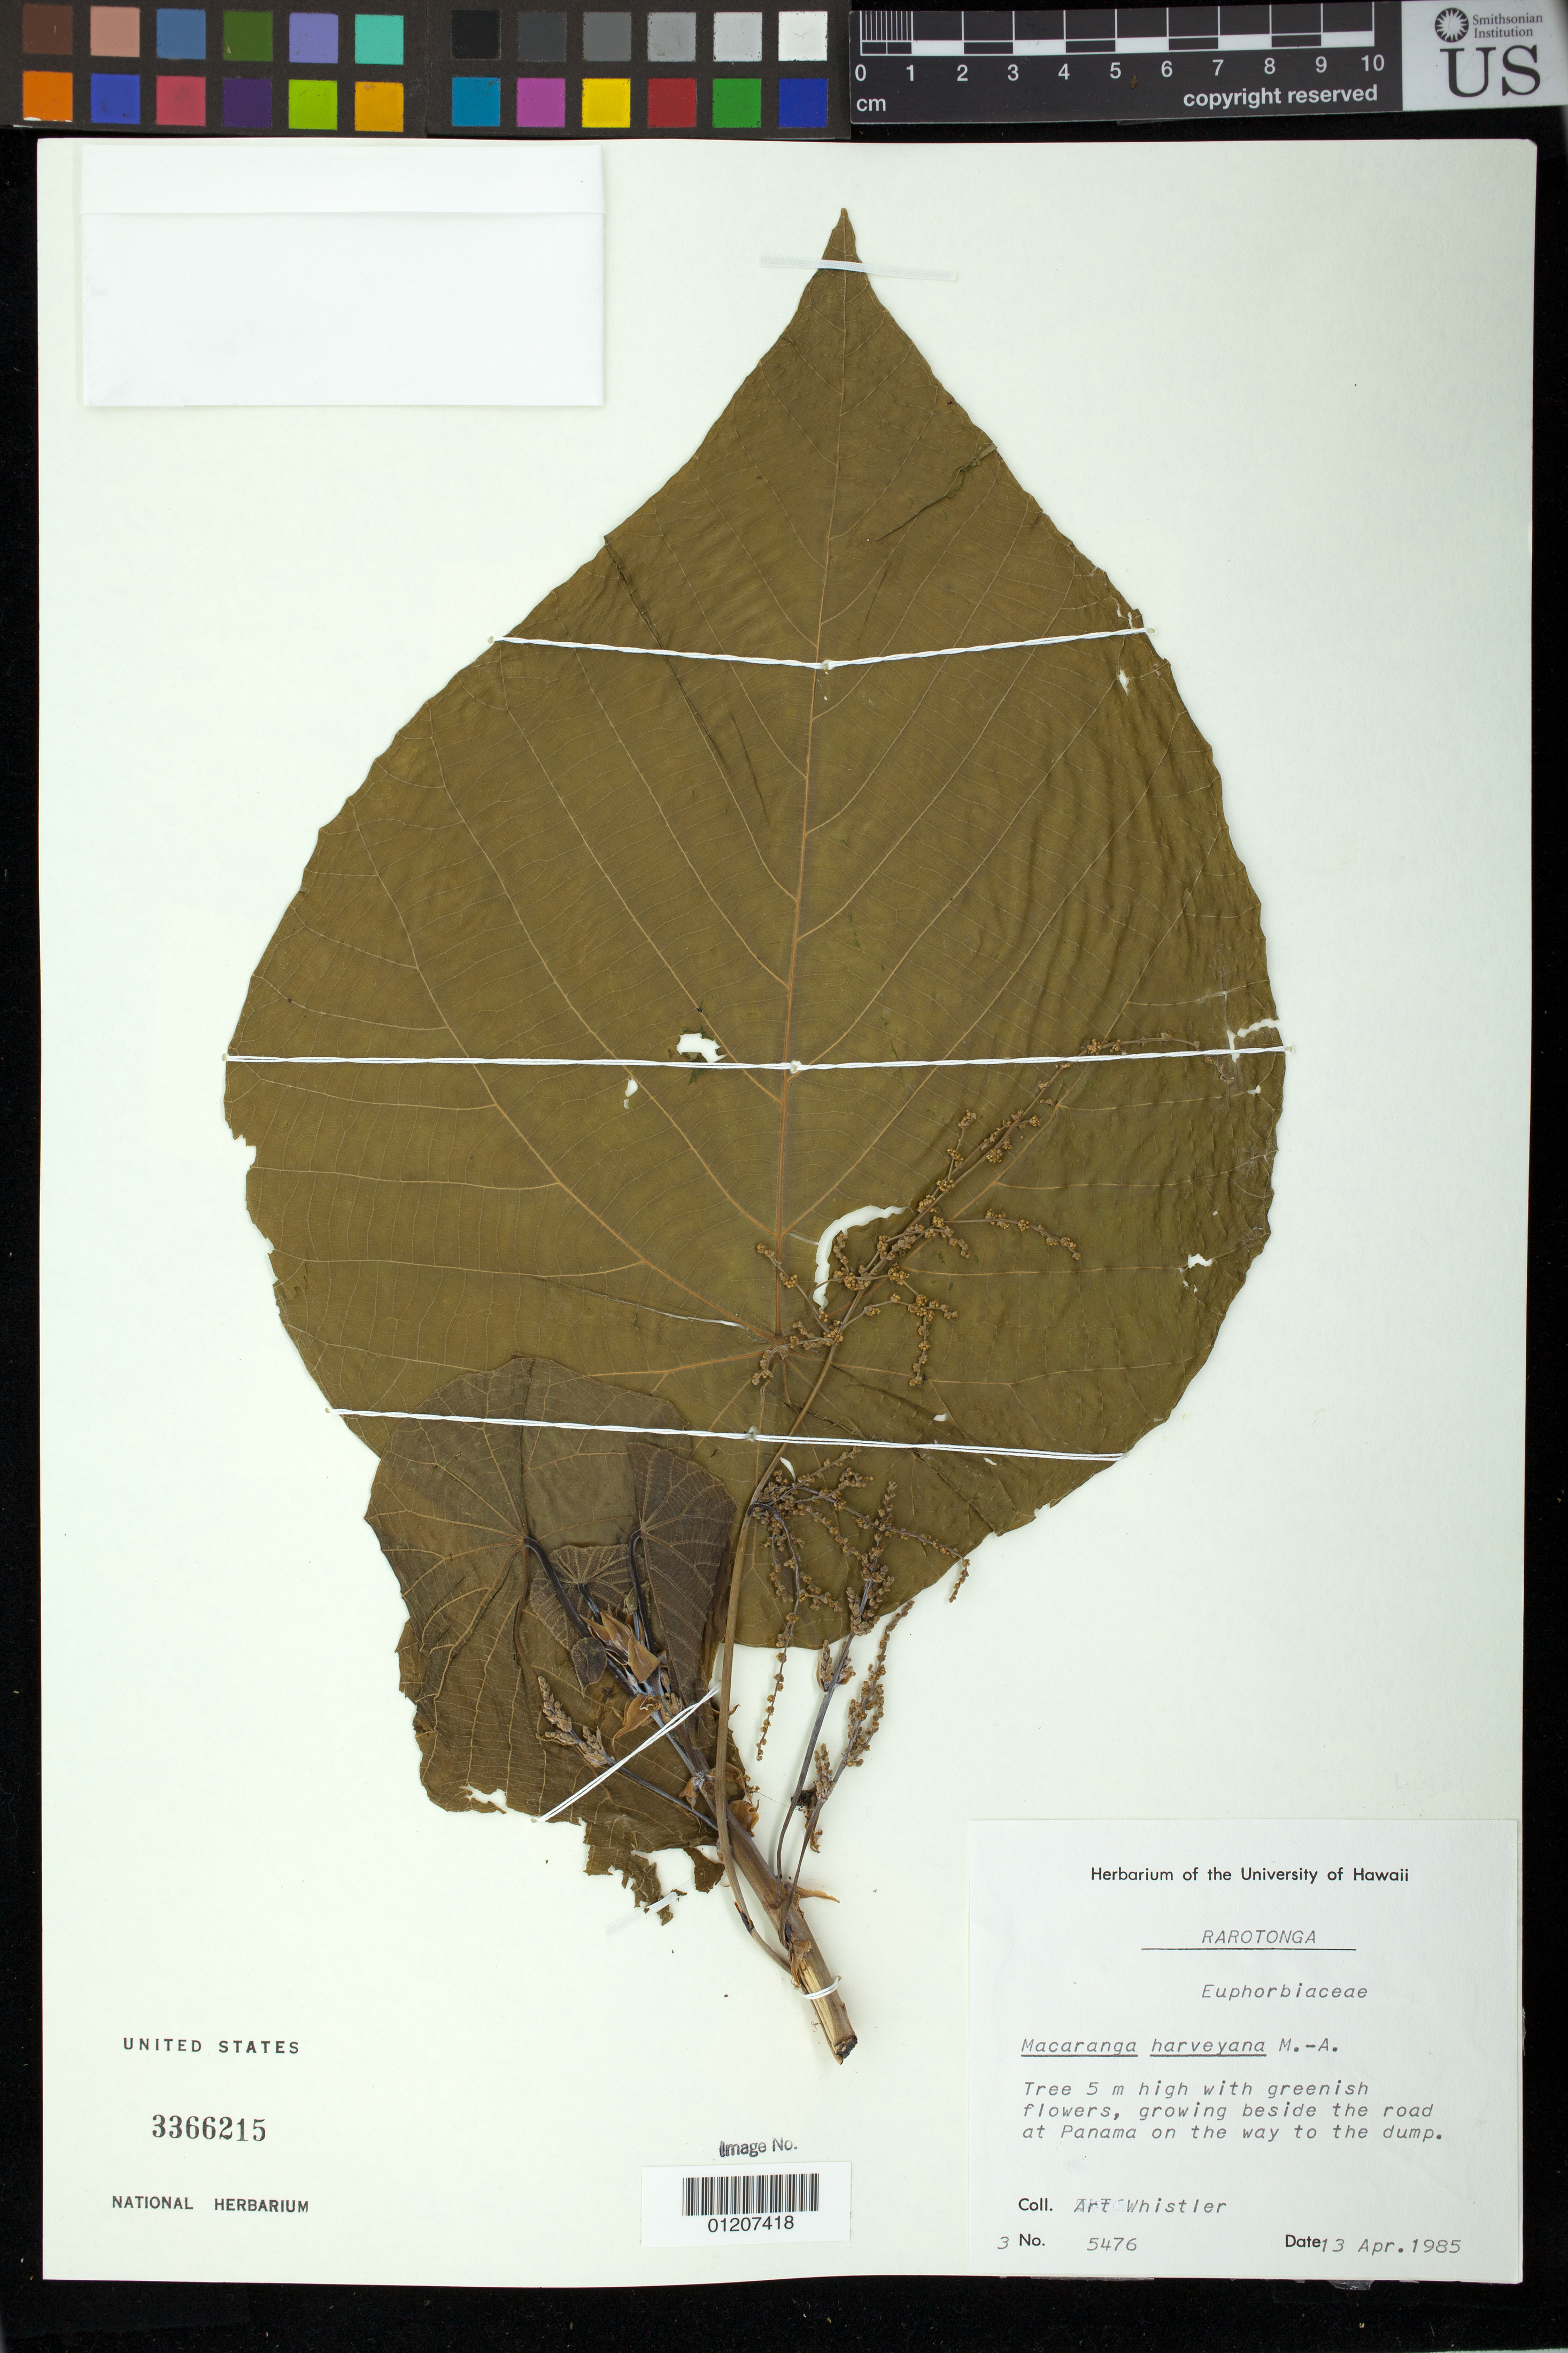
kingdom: Plantae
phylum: Tracheophyta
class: Magnoliopsida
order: Malpighiales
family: Euphorbiaceae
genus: Macaranga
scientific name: Macaranga harveyana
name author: Müll. Arg.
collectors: A. Whistler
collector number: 5476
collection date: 1985-04-13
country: Cook Islands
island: Rarotonga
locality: Growing beside the road at Panama on the way to the dump.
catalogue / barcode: US 336215